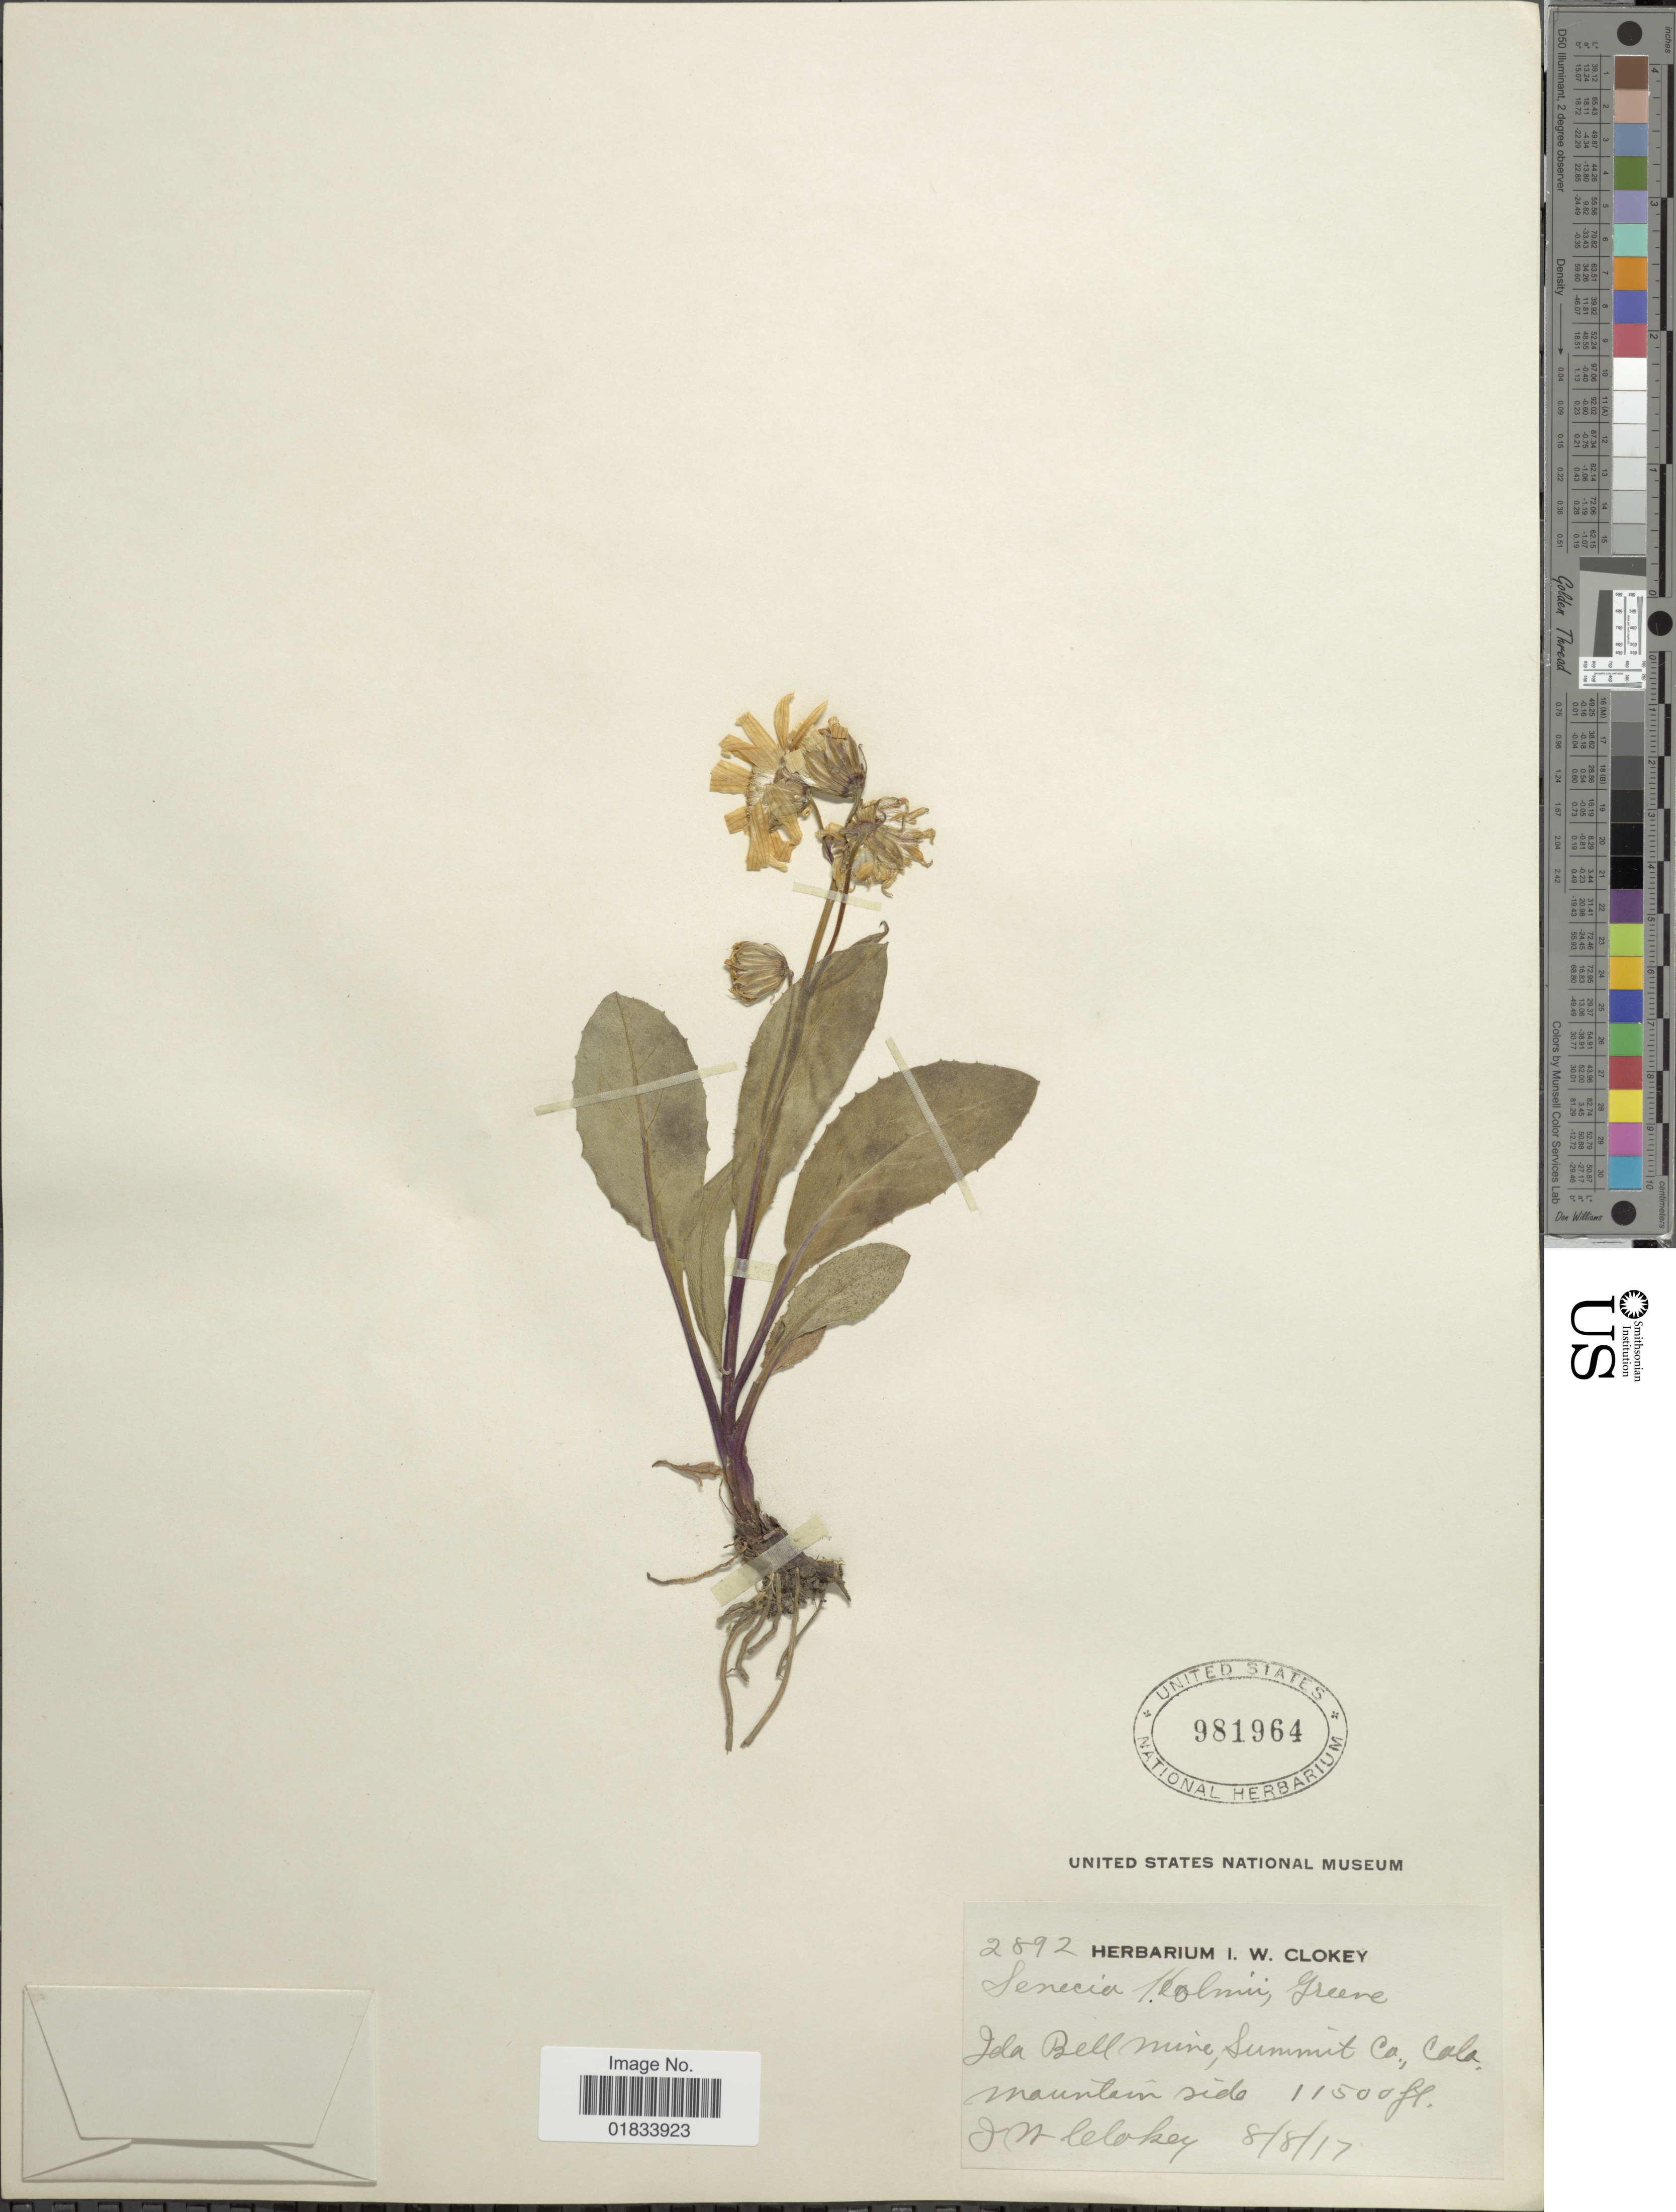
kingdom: Plantae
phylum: Tracheophyta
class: Magnoliopsida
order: Asterales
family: Asteraceae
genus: Senecio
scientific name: Senecio amplectens var. holmii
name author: (Greene) Harrington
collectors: I. W. Clokey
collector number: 2892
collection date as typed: Transcribed d/m/y: 8/8/17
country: United States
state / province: Colorado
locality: Isla Bell Mine, Summit Co. Colo.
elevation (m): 3505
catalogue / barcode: US 981964